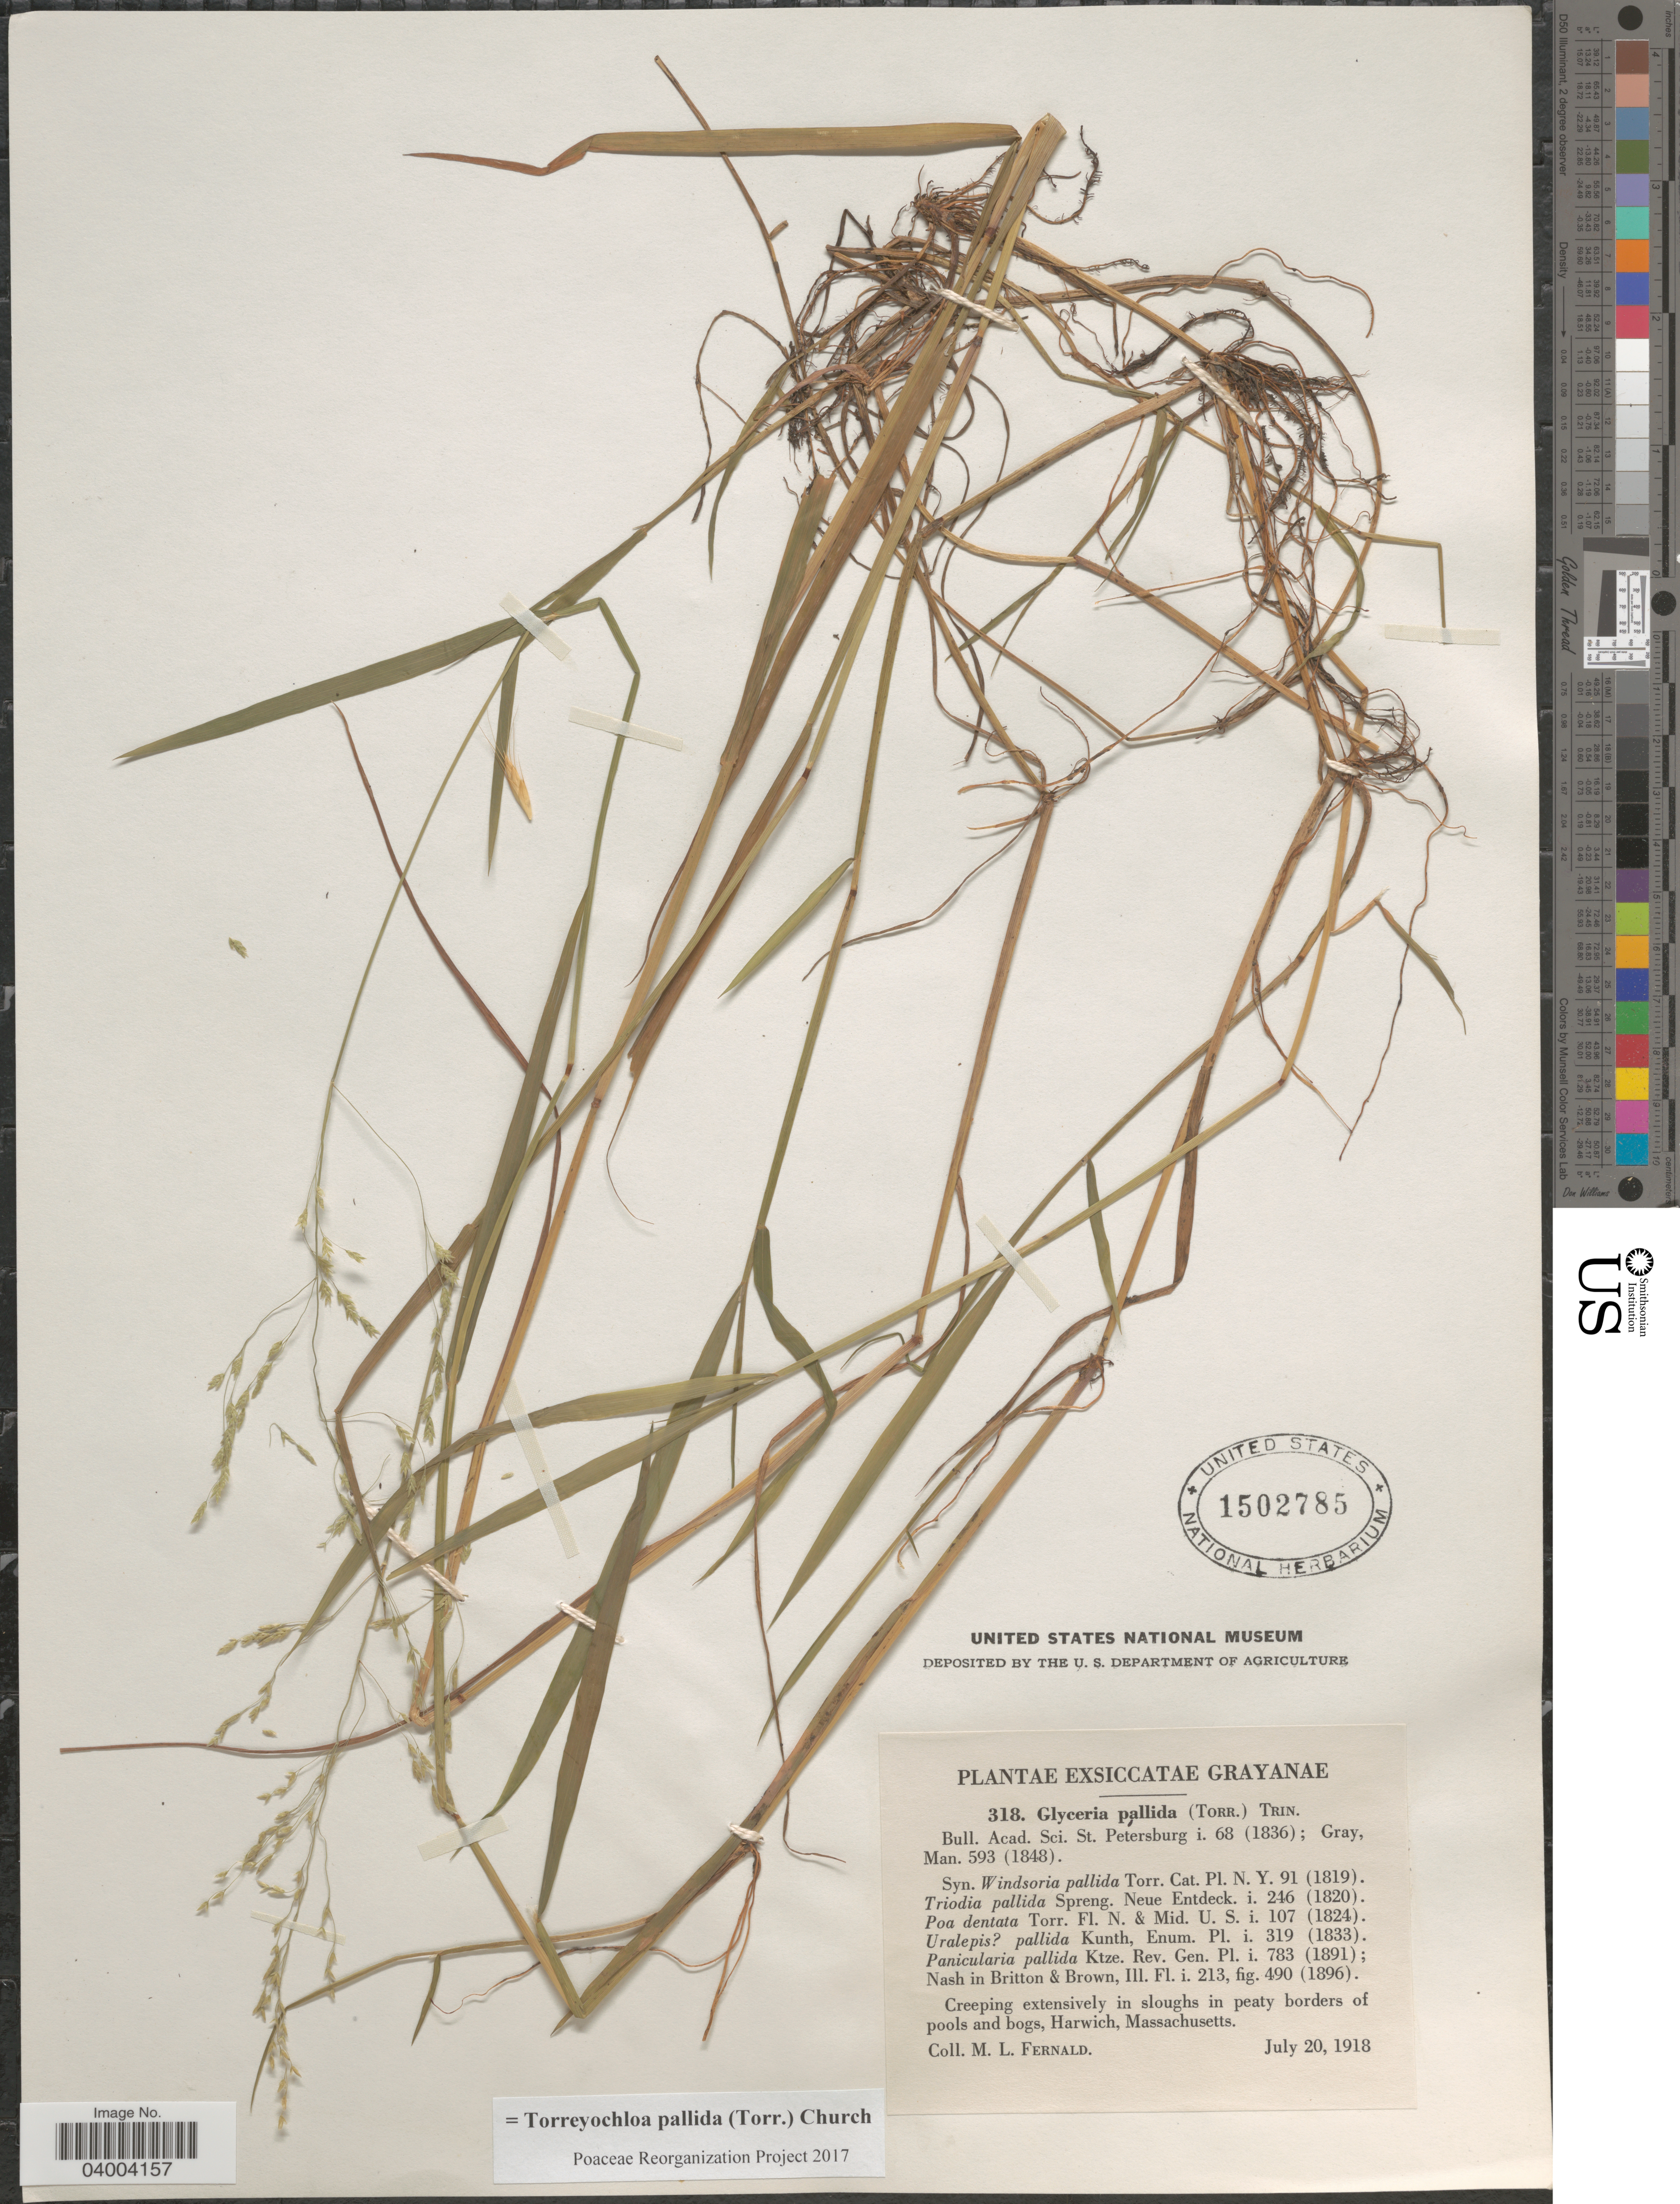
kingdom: Plantae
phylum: Tracheophyta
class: Liliopsida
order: Poales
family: Poaceae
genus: Torreyochloa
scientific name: Torreyochloa pallida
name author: (Torr.) G.L. Church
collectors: M. L. Fernald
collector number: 318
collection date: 1918-07-20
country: United States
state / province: Massachusetts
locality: Harwich.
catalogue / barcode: US 1502785